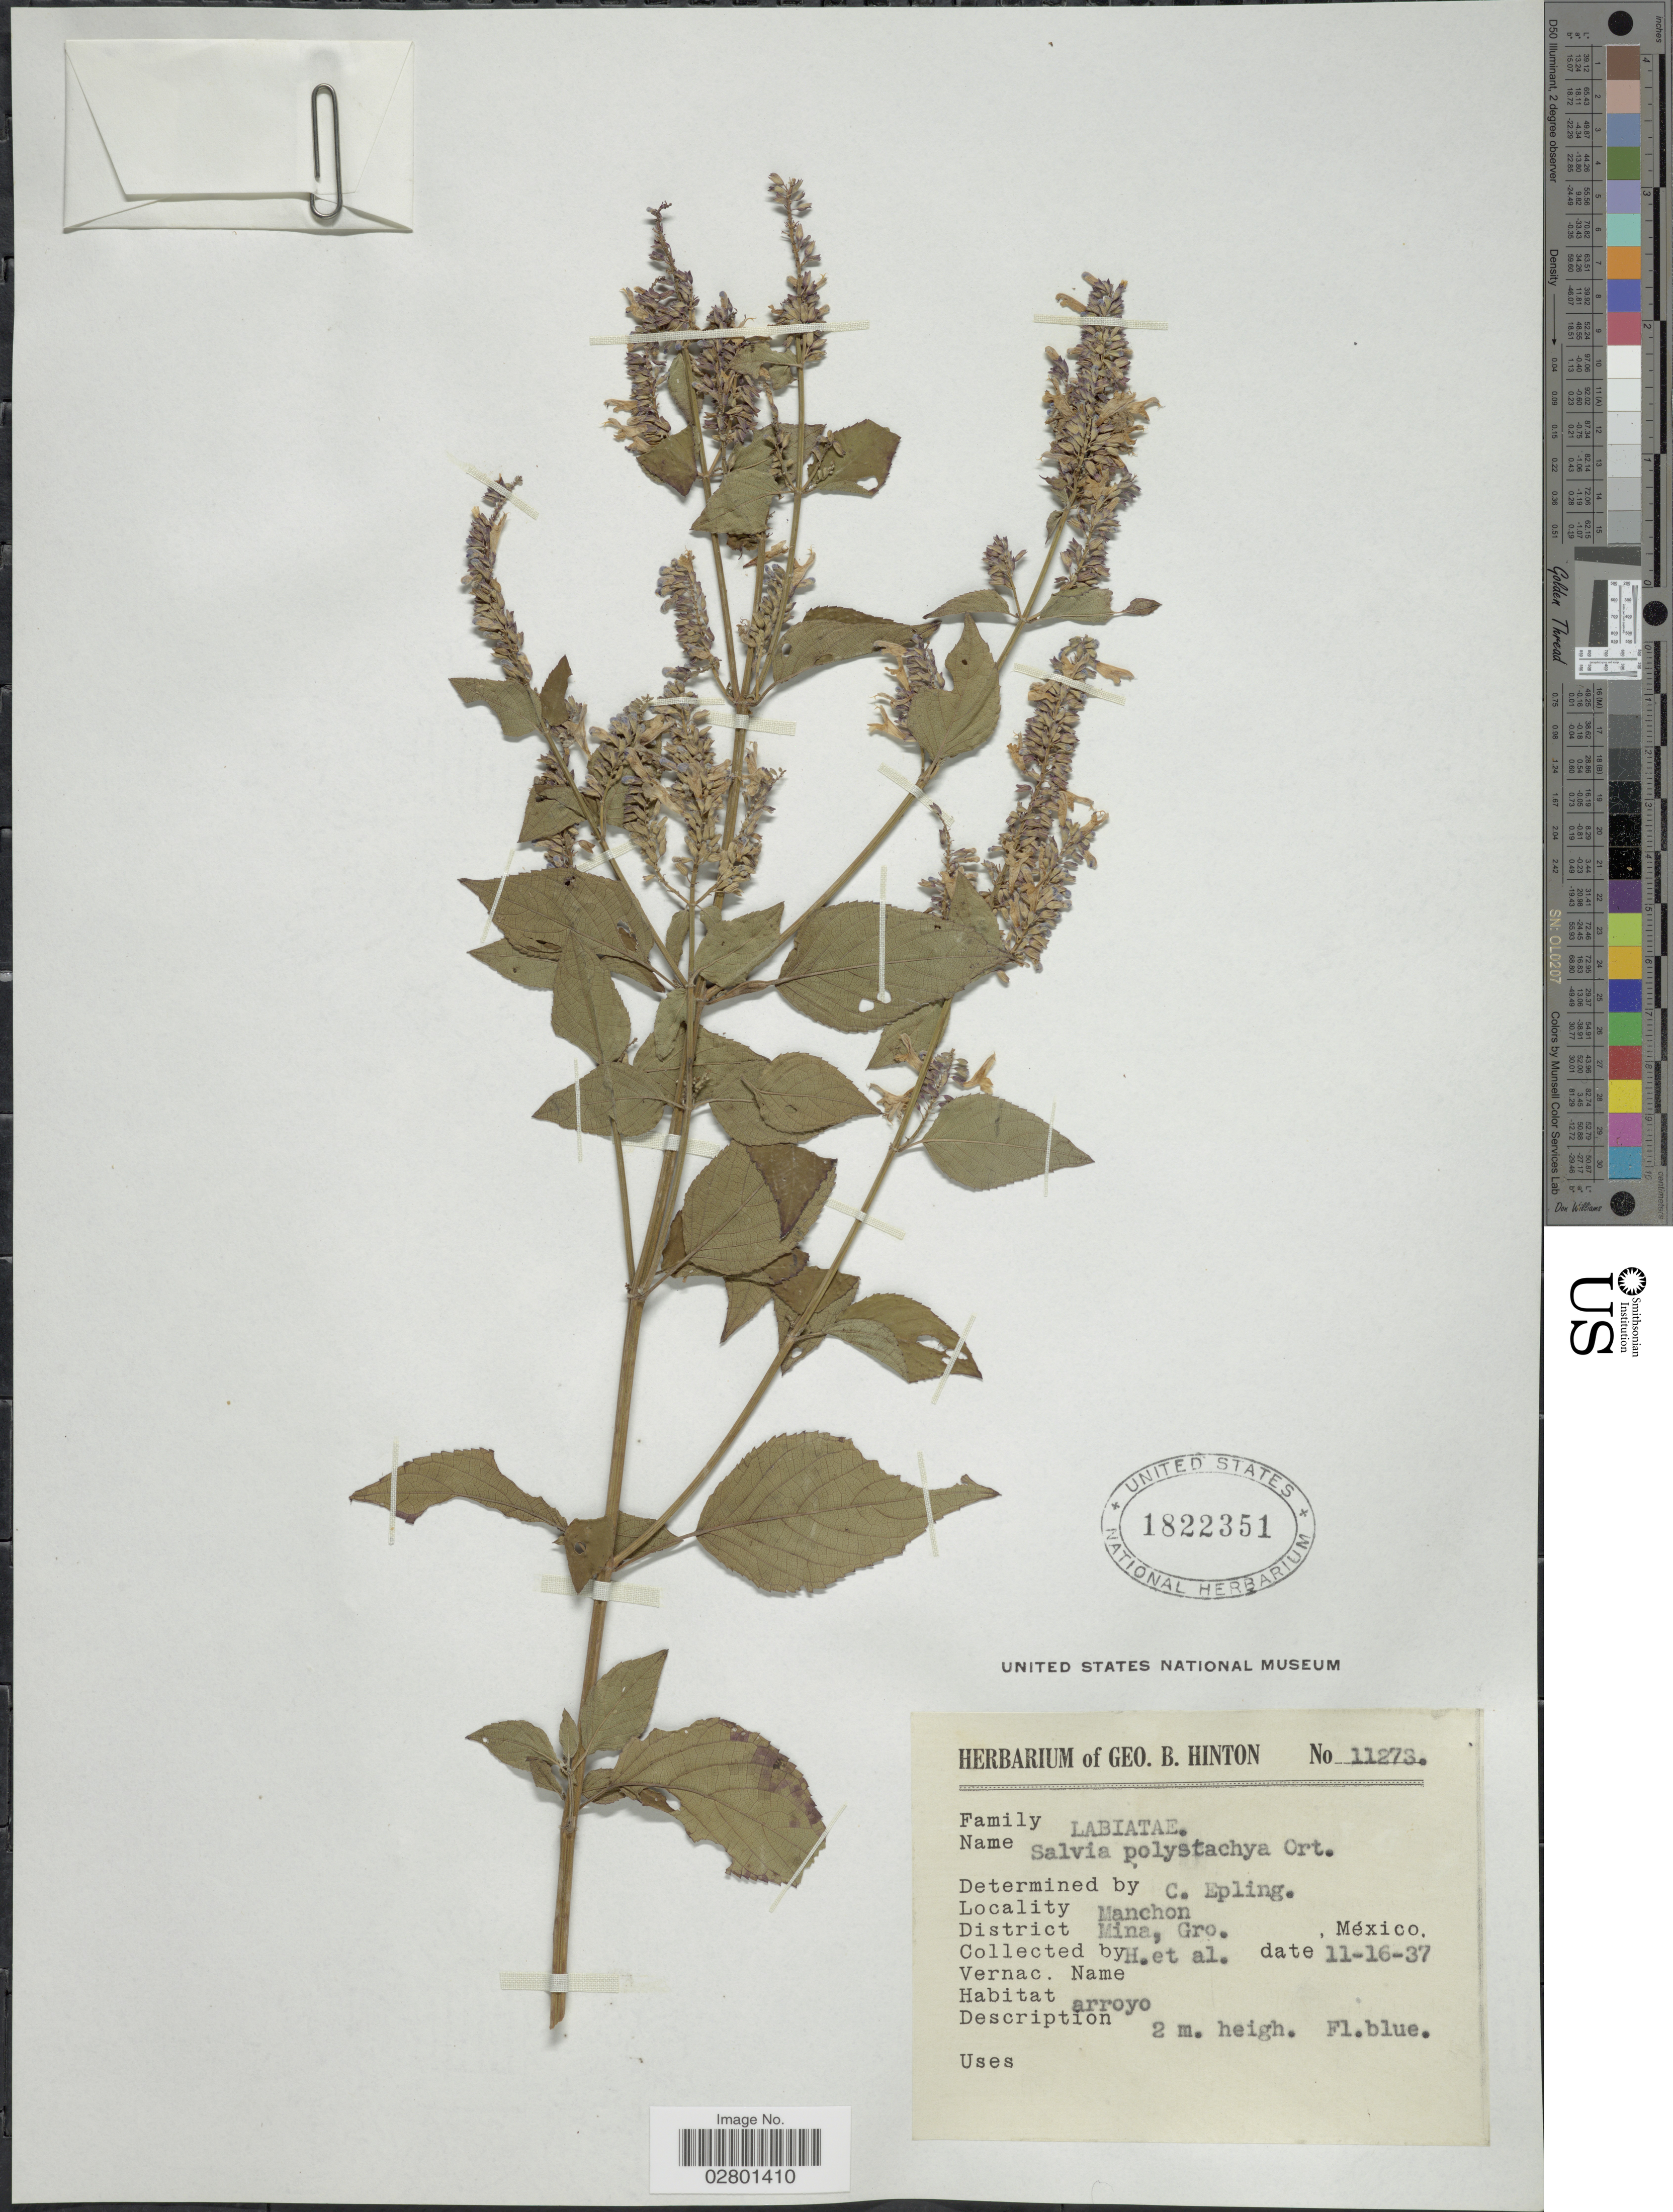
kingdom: Plantae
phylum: Tracheophyta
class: Magnoliopsida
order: Lamiales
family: Lamiaceae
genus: Salvia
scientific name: Salvia polystachya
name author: Cav.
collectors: G. B. Hinton & et al.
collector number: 11273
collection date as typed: Transcribed d/m/y: 16/11/37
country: Mexico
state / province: Guerrero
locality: Manchon, District Mina.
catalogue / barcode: US 1822351